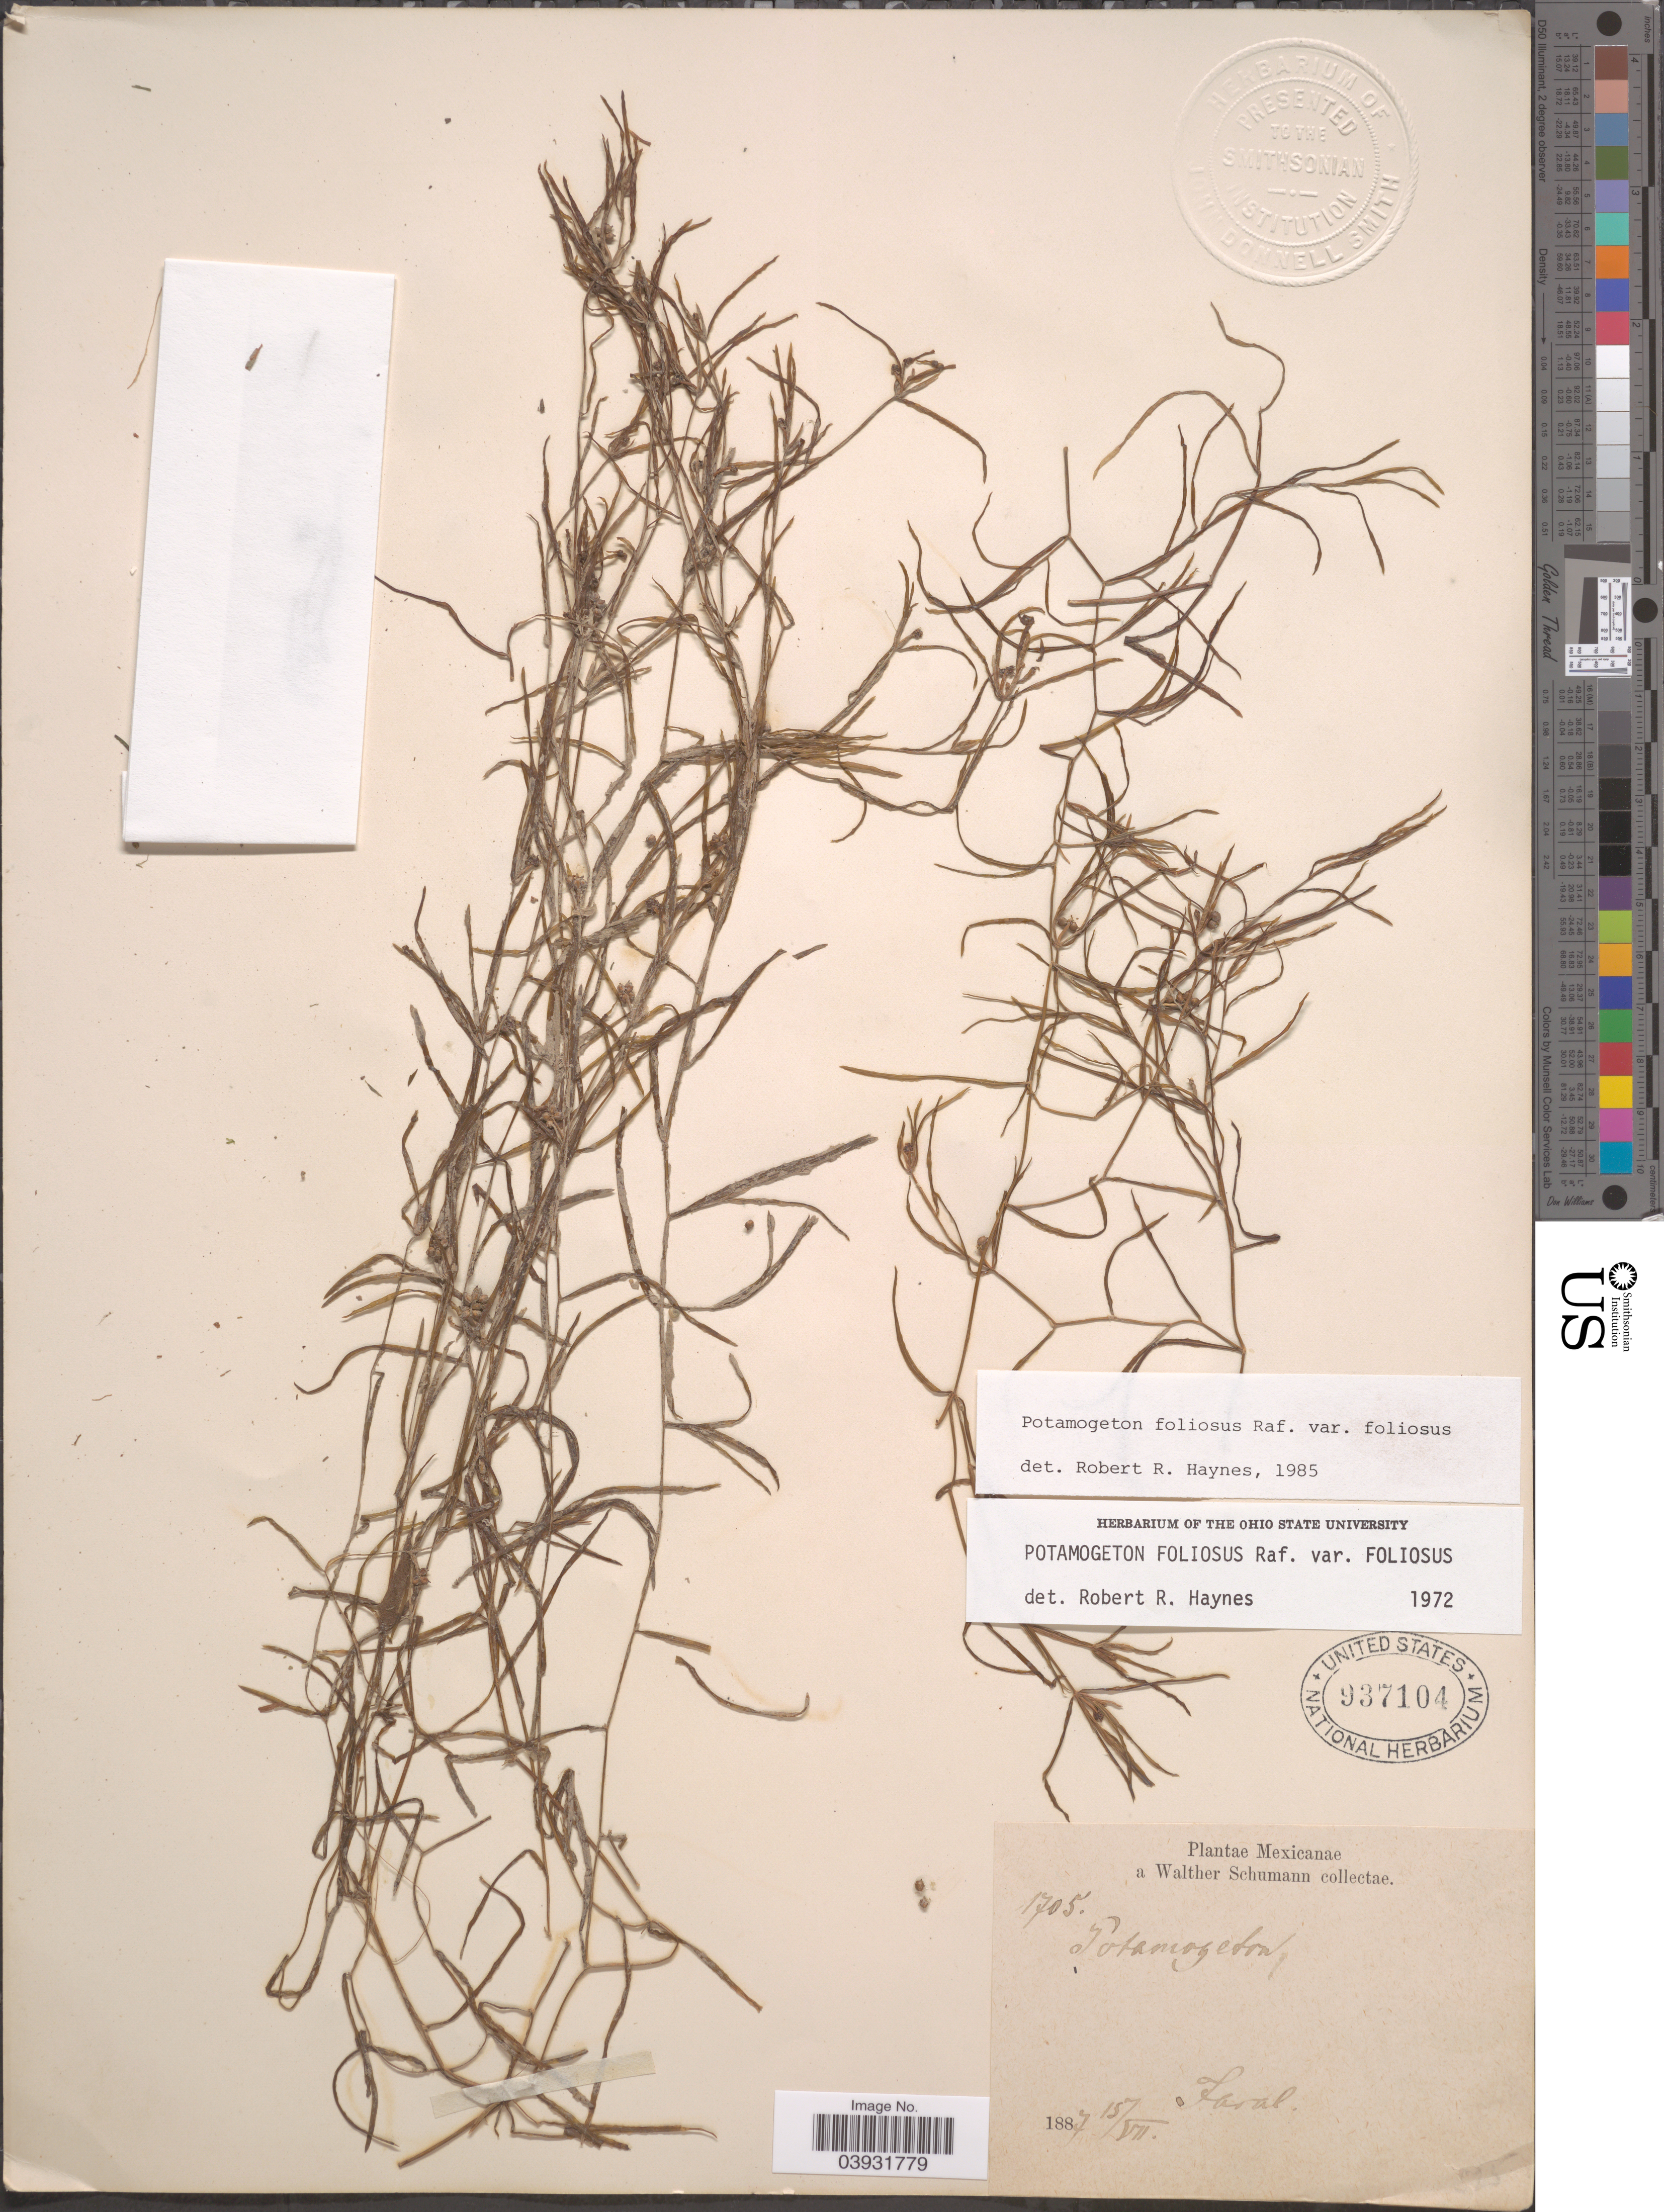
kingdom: Plantae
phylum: Tracheophyta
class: Liliopsida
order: Alismatales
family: Potamogetonaceae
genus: Potamogeton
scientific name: Potamogeton foliosus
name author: Raf.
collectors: W. Schumann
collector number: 1705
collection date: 1887-07-15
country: Mexico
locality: Faral.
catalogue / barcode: US 937104